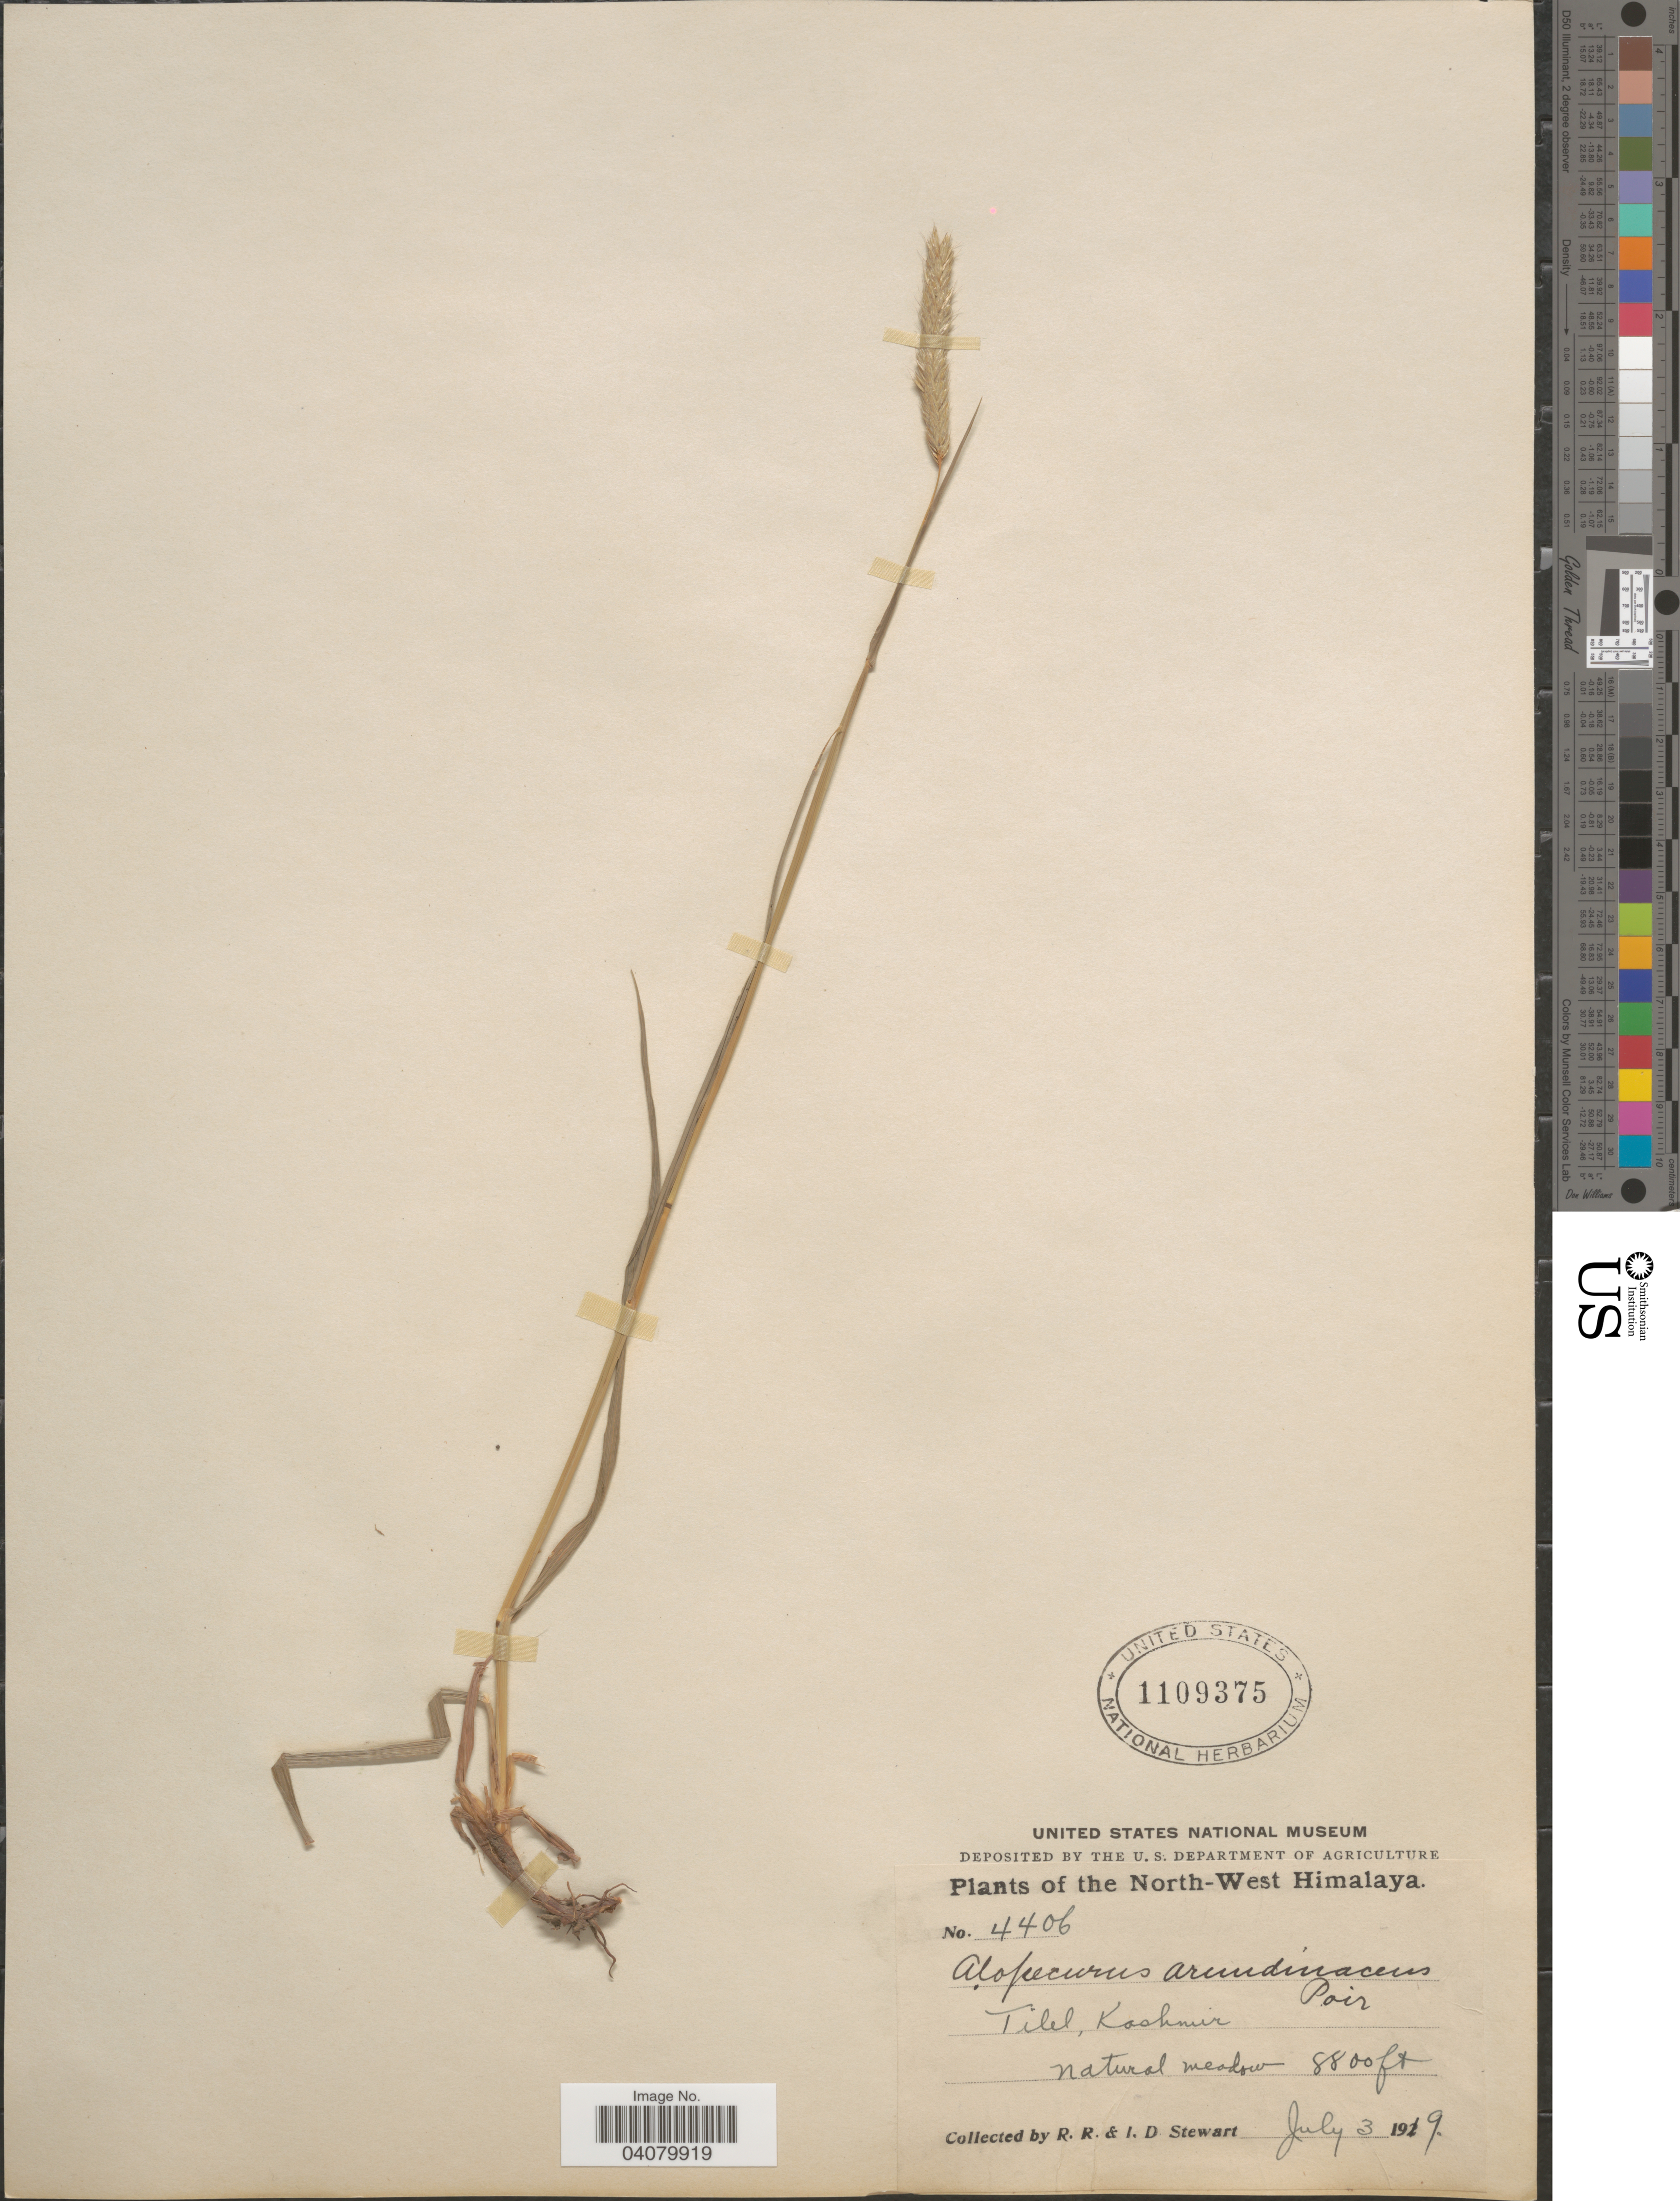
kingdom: Plantae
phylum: Tracheophyta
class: Liliopsida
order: Poales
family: Poaceae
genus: Alopecurus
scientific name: Alopecurus arundinaceus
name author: Poir.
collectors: R. Stewart & I. Stewart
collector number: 4406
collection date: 1919-07-03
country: India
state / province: Jammu and Kashmir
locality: North-West Himalaya. Tilel, Kashmir.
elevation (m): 2682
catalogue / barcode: US 1109375